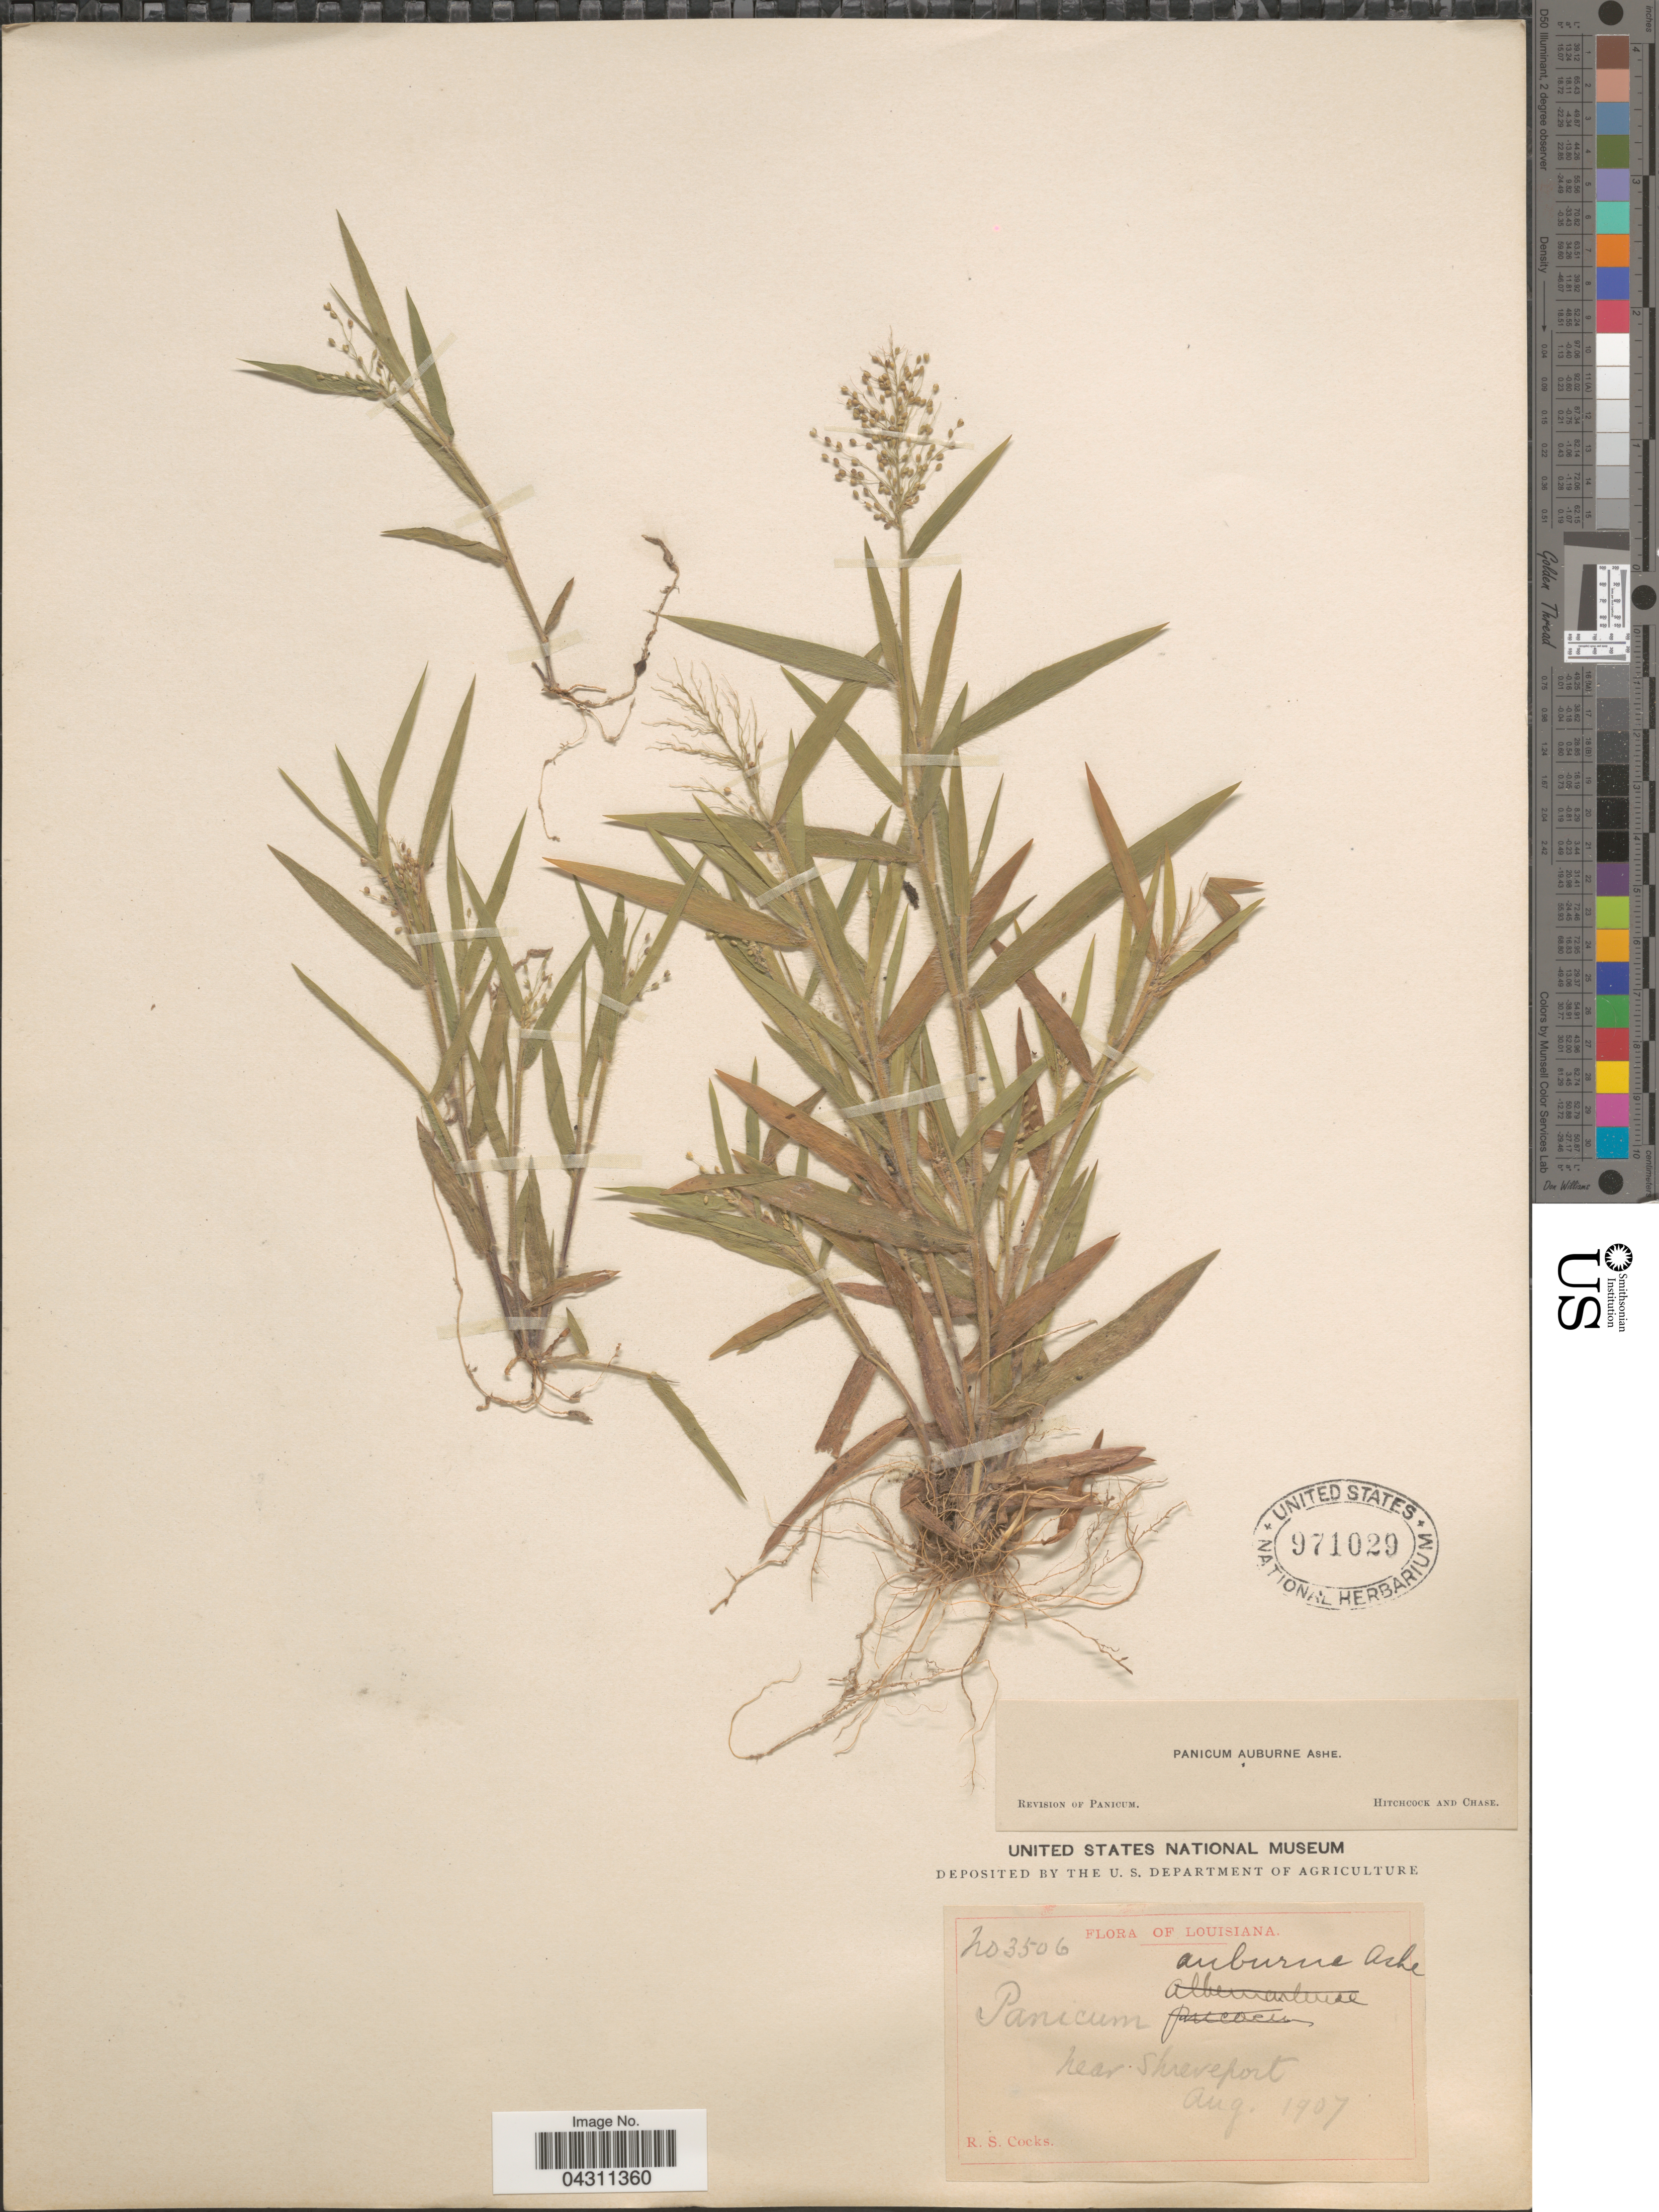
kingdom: Plantae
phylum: Tracheophyta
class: Liliopsida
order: Poales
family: Poaceae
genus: Dichanthelium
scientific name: Dichanthelium sphaerocarpon var. sphaerocarpon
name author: (Elliott) Gould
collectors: R. Cocks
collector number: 3506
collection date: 1907-08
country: United States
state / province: Louisiana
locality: Near Shreveport.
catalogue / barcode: US 971029